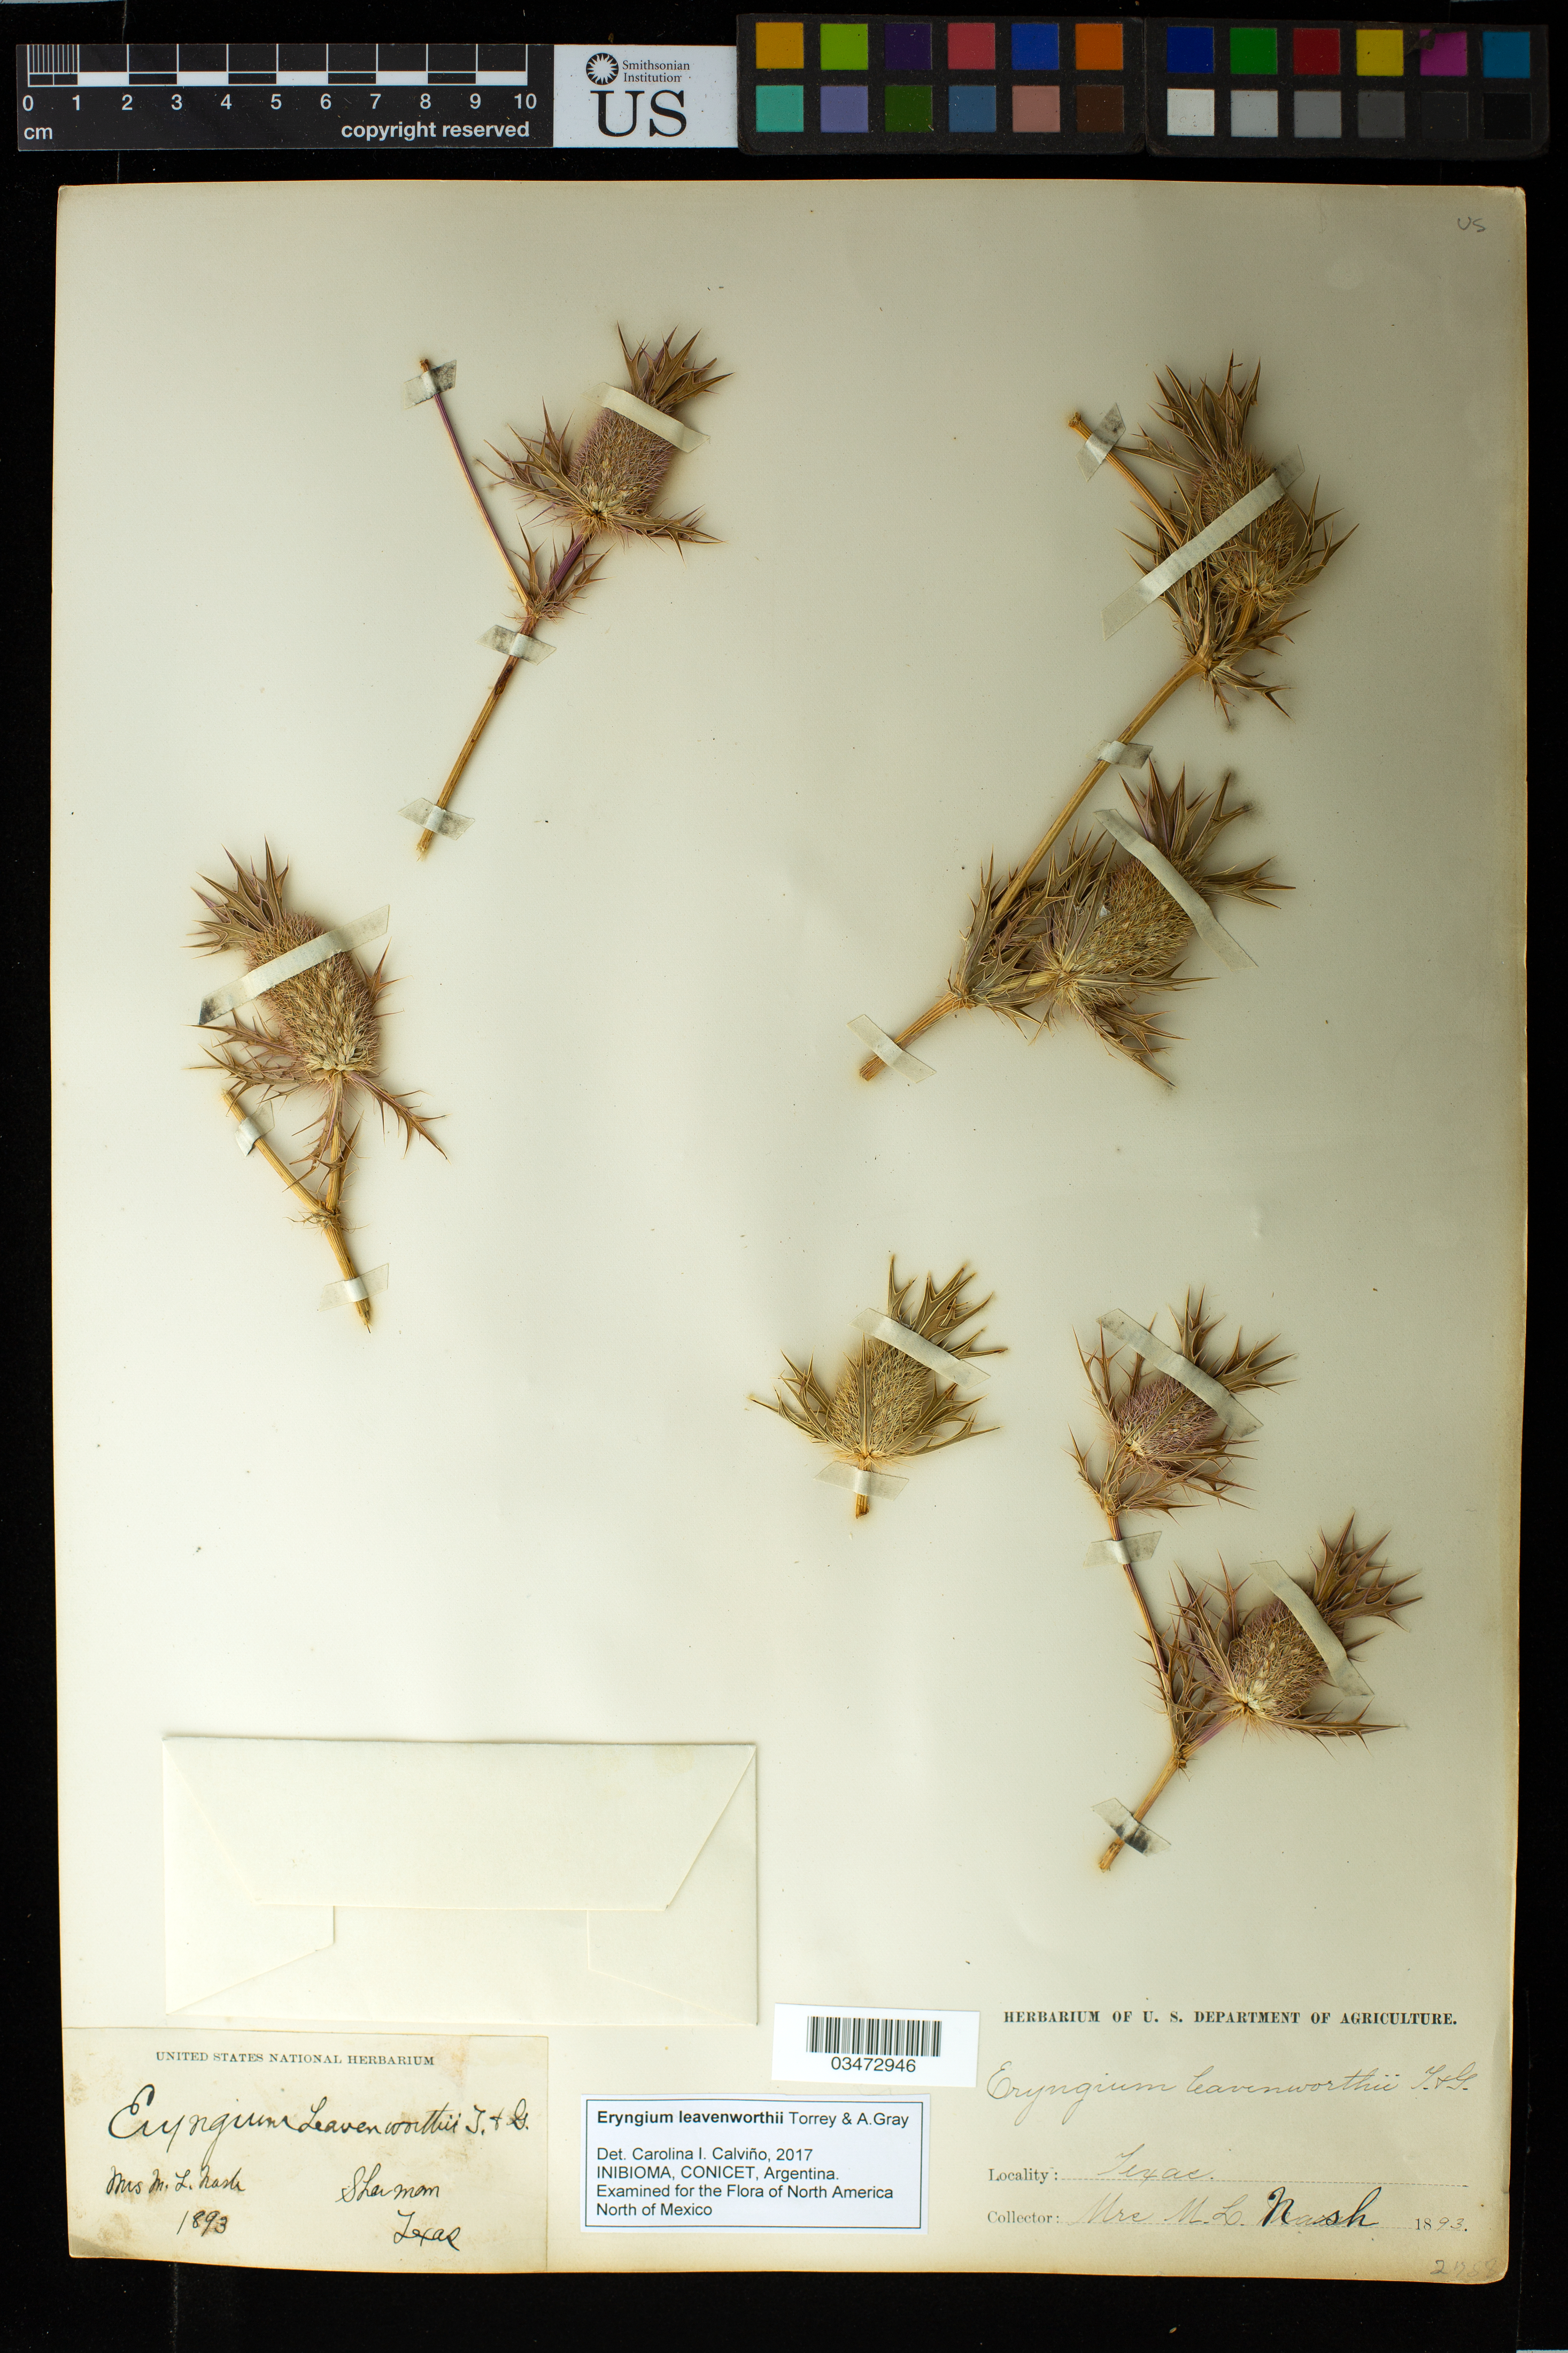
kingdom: Plantae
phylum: Tracheophyta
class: Magnoliopsida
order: Apiales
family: Apiaceae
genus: Eryngium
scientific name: Eryngium leavenworthii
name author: Torr. & A. Gray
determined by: Calviño, C. I.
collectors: M. L. Nash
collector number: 2788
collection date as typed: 1893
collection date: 1893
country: United States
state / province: Texas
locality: Sherman